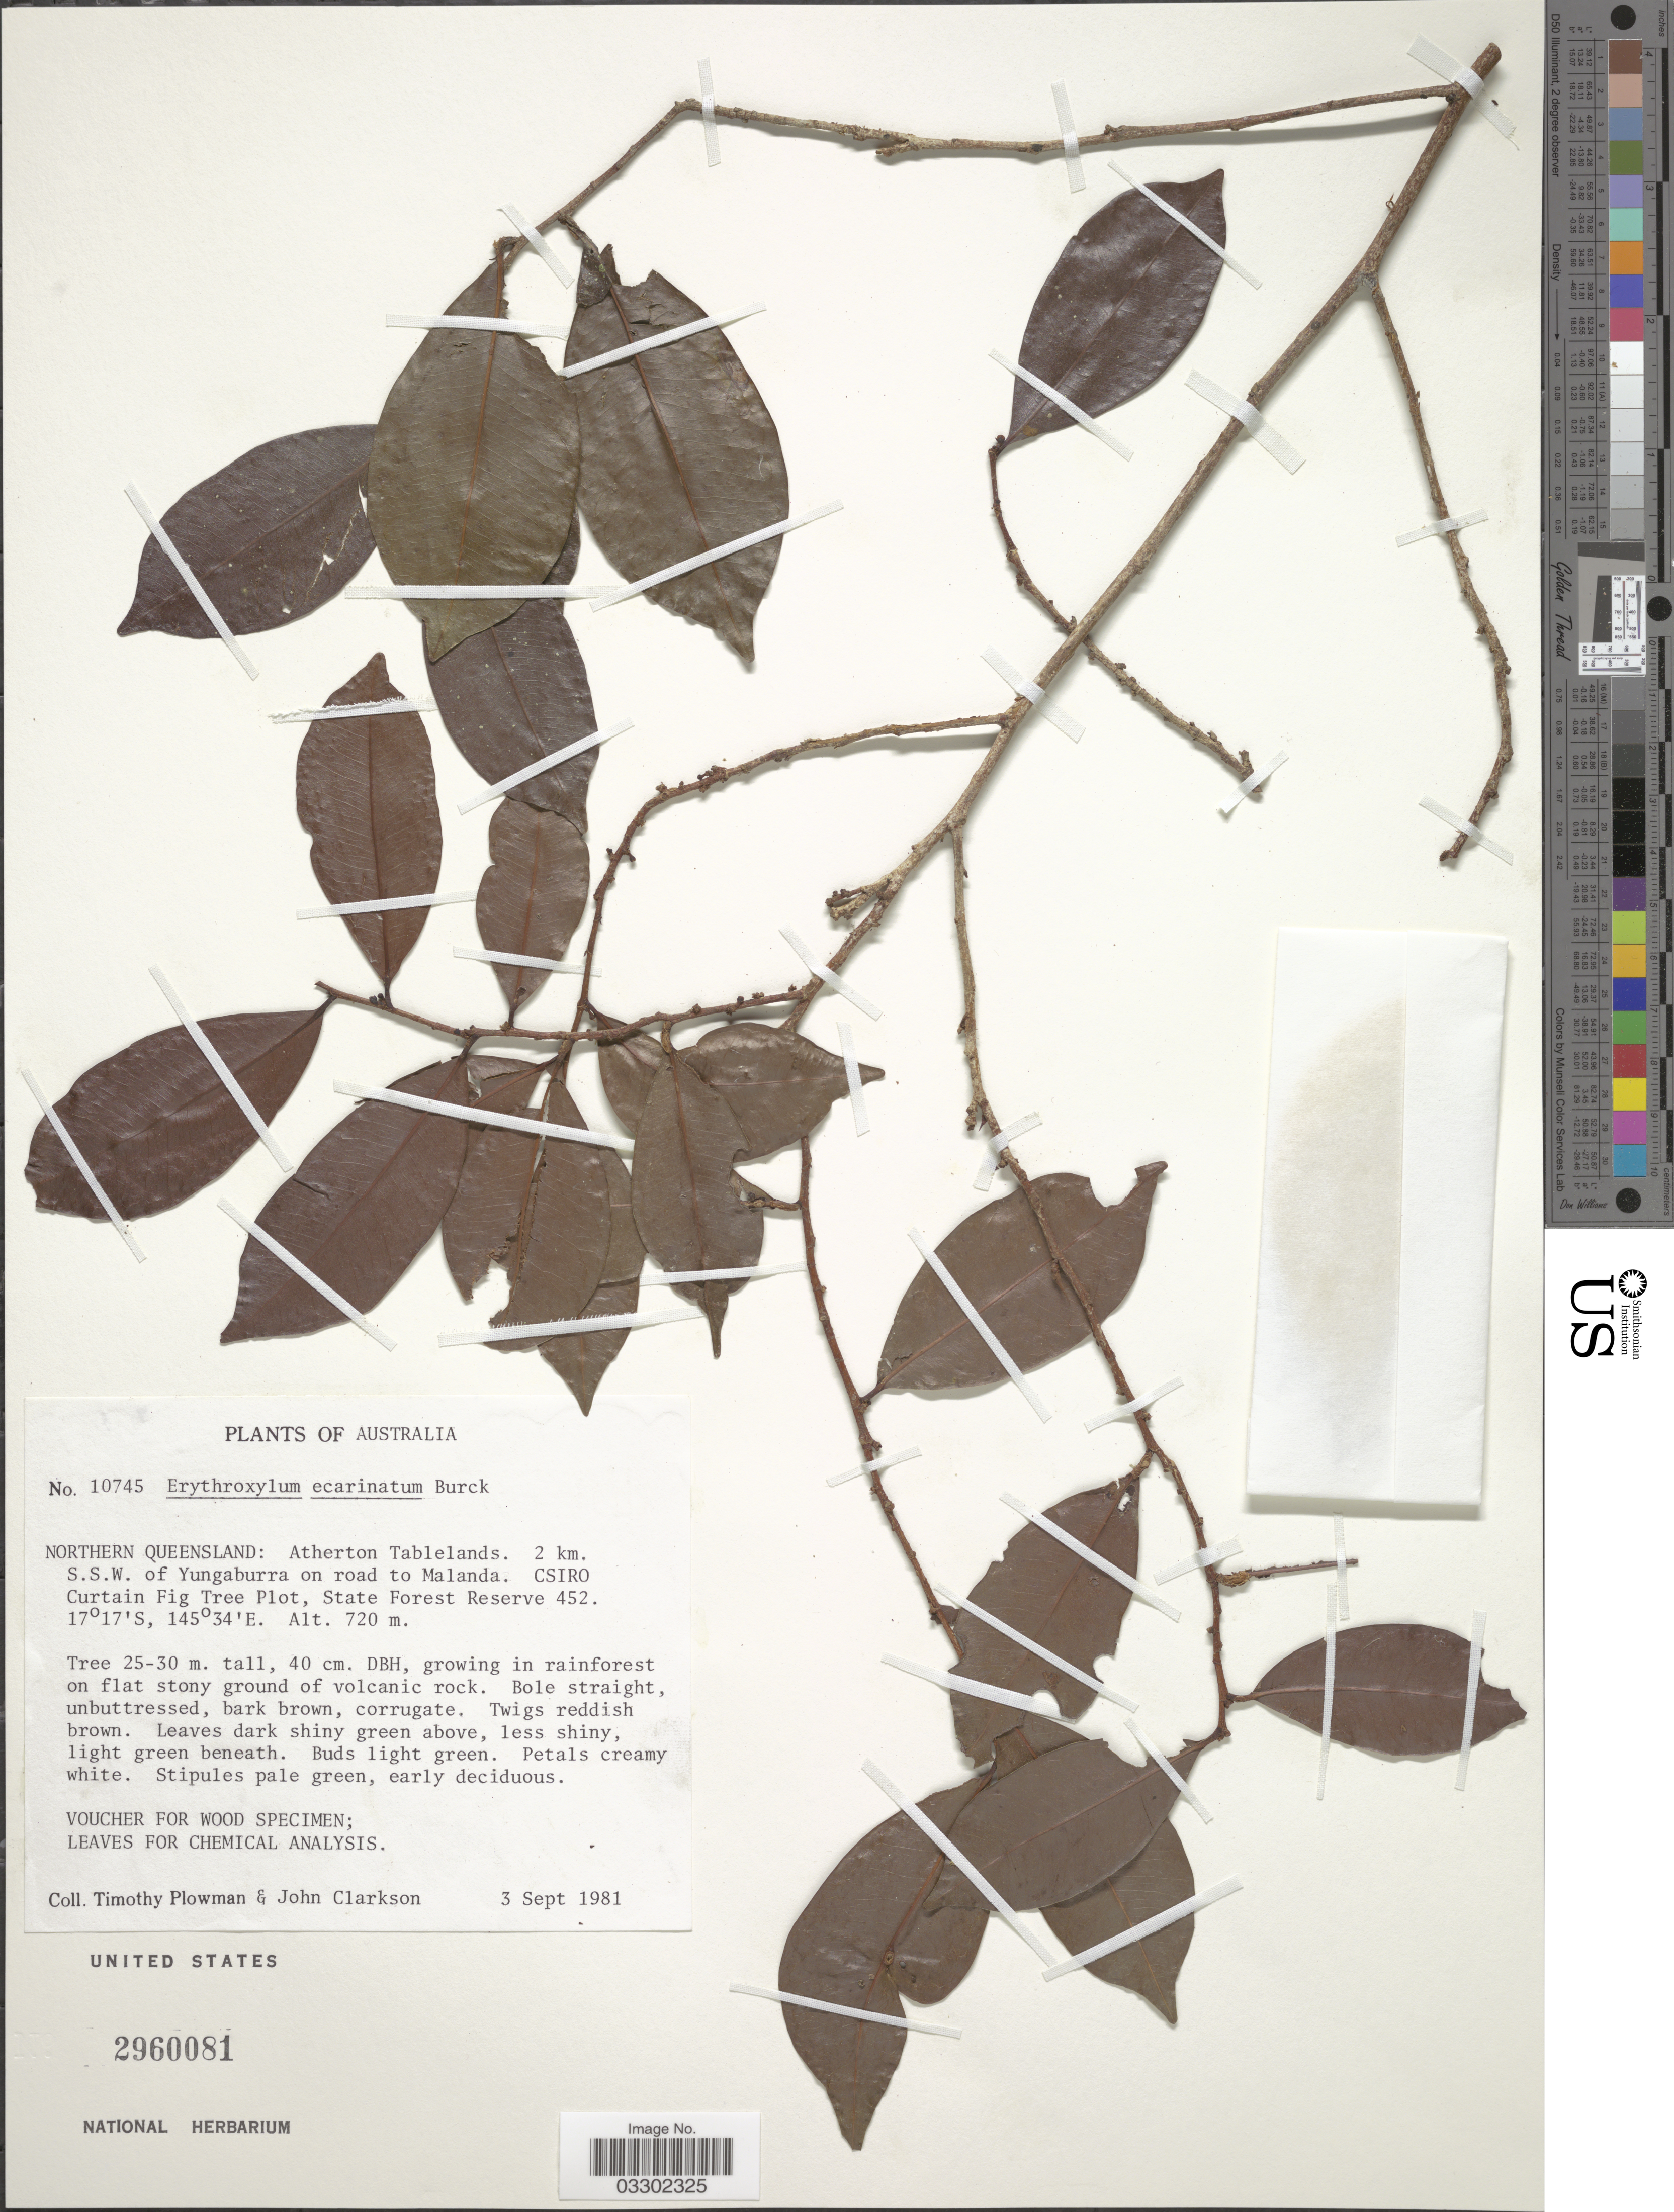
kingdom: Plantae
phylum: Tracheophyta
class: Magnoliopsida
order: Malpighiales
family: Erythroxylaceae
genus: Erythroxylum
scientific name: Erythroxylum ecarinatum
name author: Hochr.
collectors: T. Plowman & J. Clarkson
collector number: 10745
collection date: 1981-09-03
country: Australia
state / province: Queensland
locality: Northern Queensland: Atherton Tablelands. 2 km. S.S.W. of Yungaburra on road to Malanda. CSIRO Curtain Fig Tree Plot, State Forest Reserve 452.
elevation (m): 720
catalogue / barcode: US 2960081